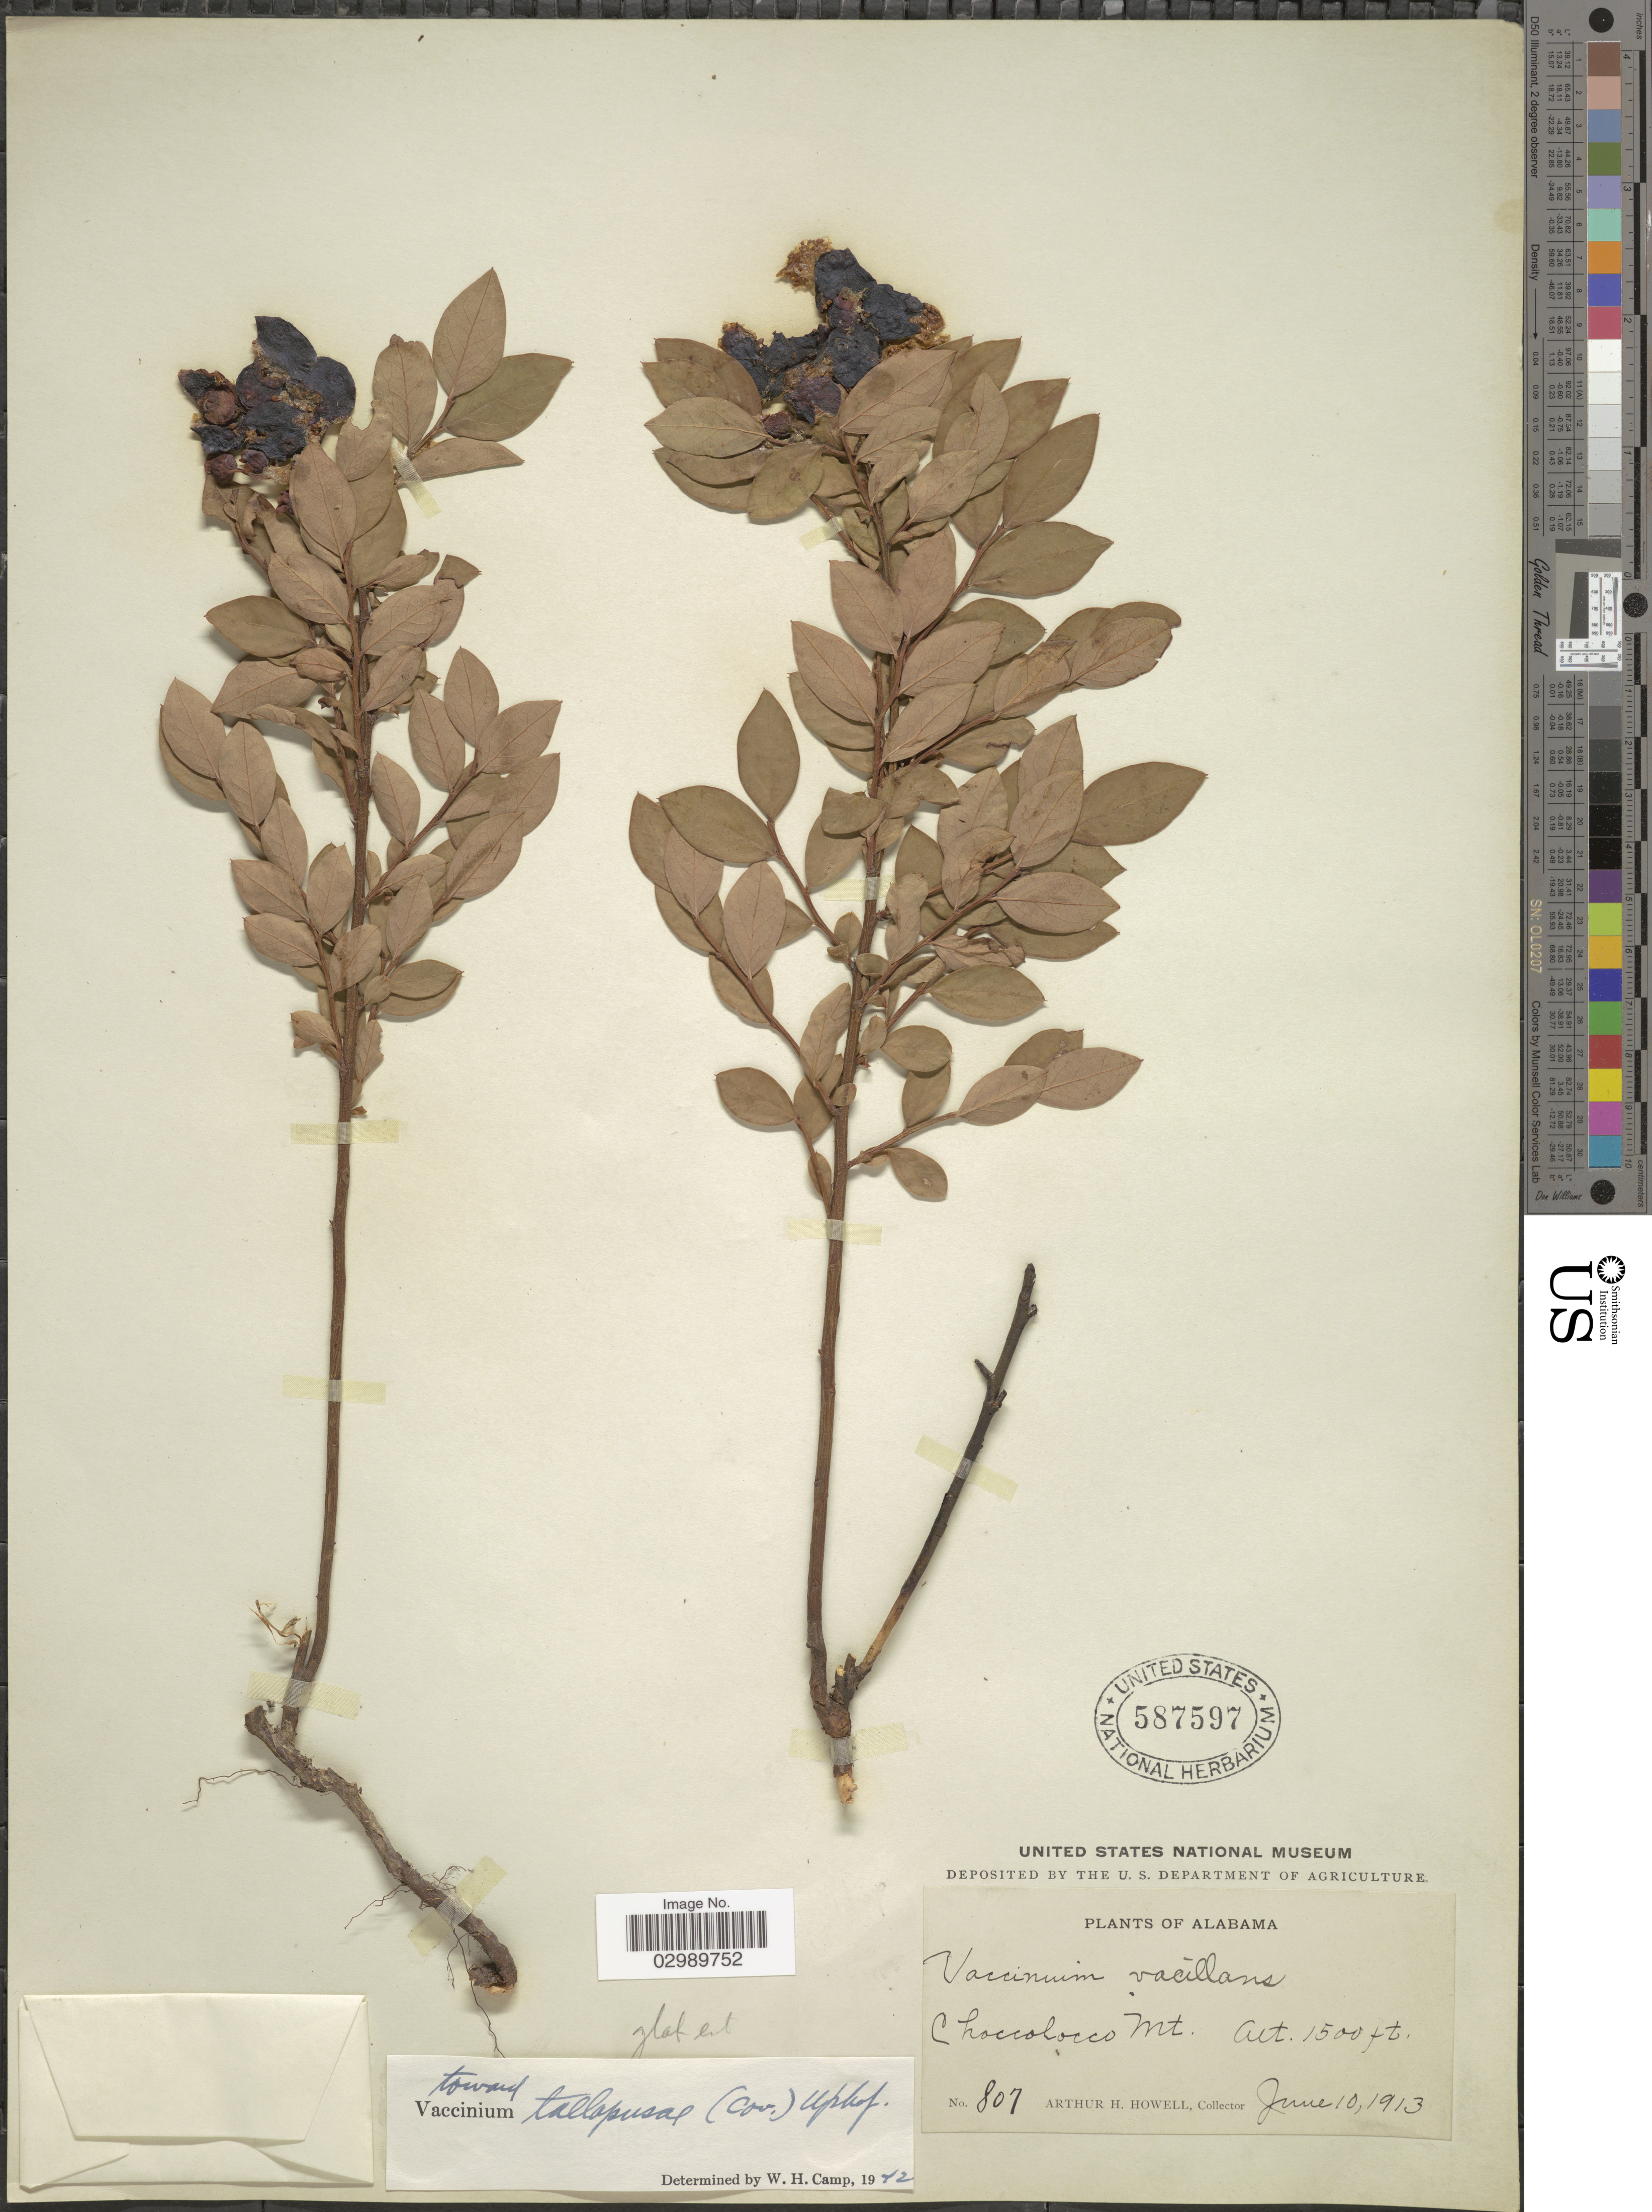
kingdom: Plantae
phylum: Tracheophyta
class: Magnoliopsida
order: Ericales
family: Ericaceae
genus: Vaccinium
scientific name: Vaccinium tallapusae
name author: (Coville ex Small) Uphof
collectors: A. H. Howell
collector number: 807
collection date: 1913-06-10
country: United States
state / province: Alabama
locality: Choccolocco Mt.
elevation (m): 457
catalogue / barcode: US 587597